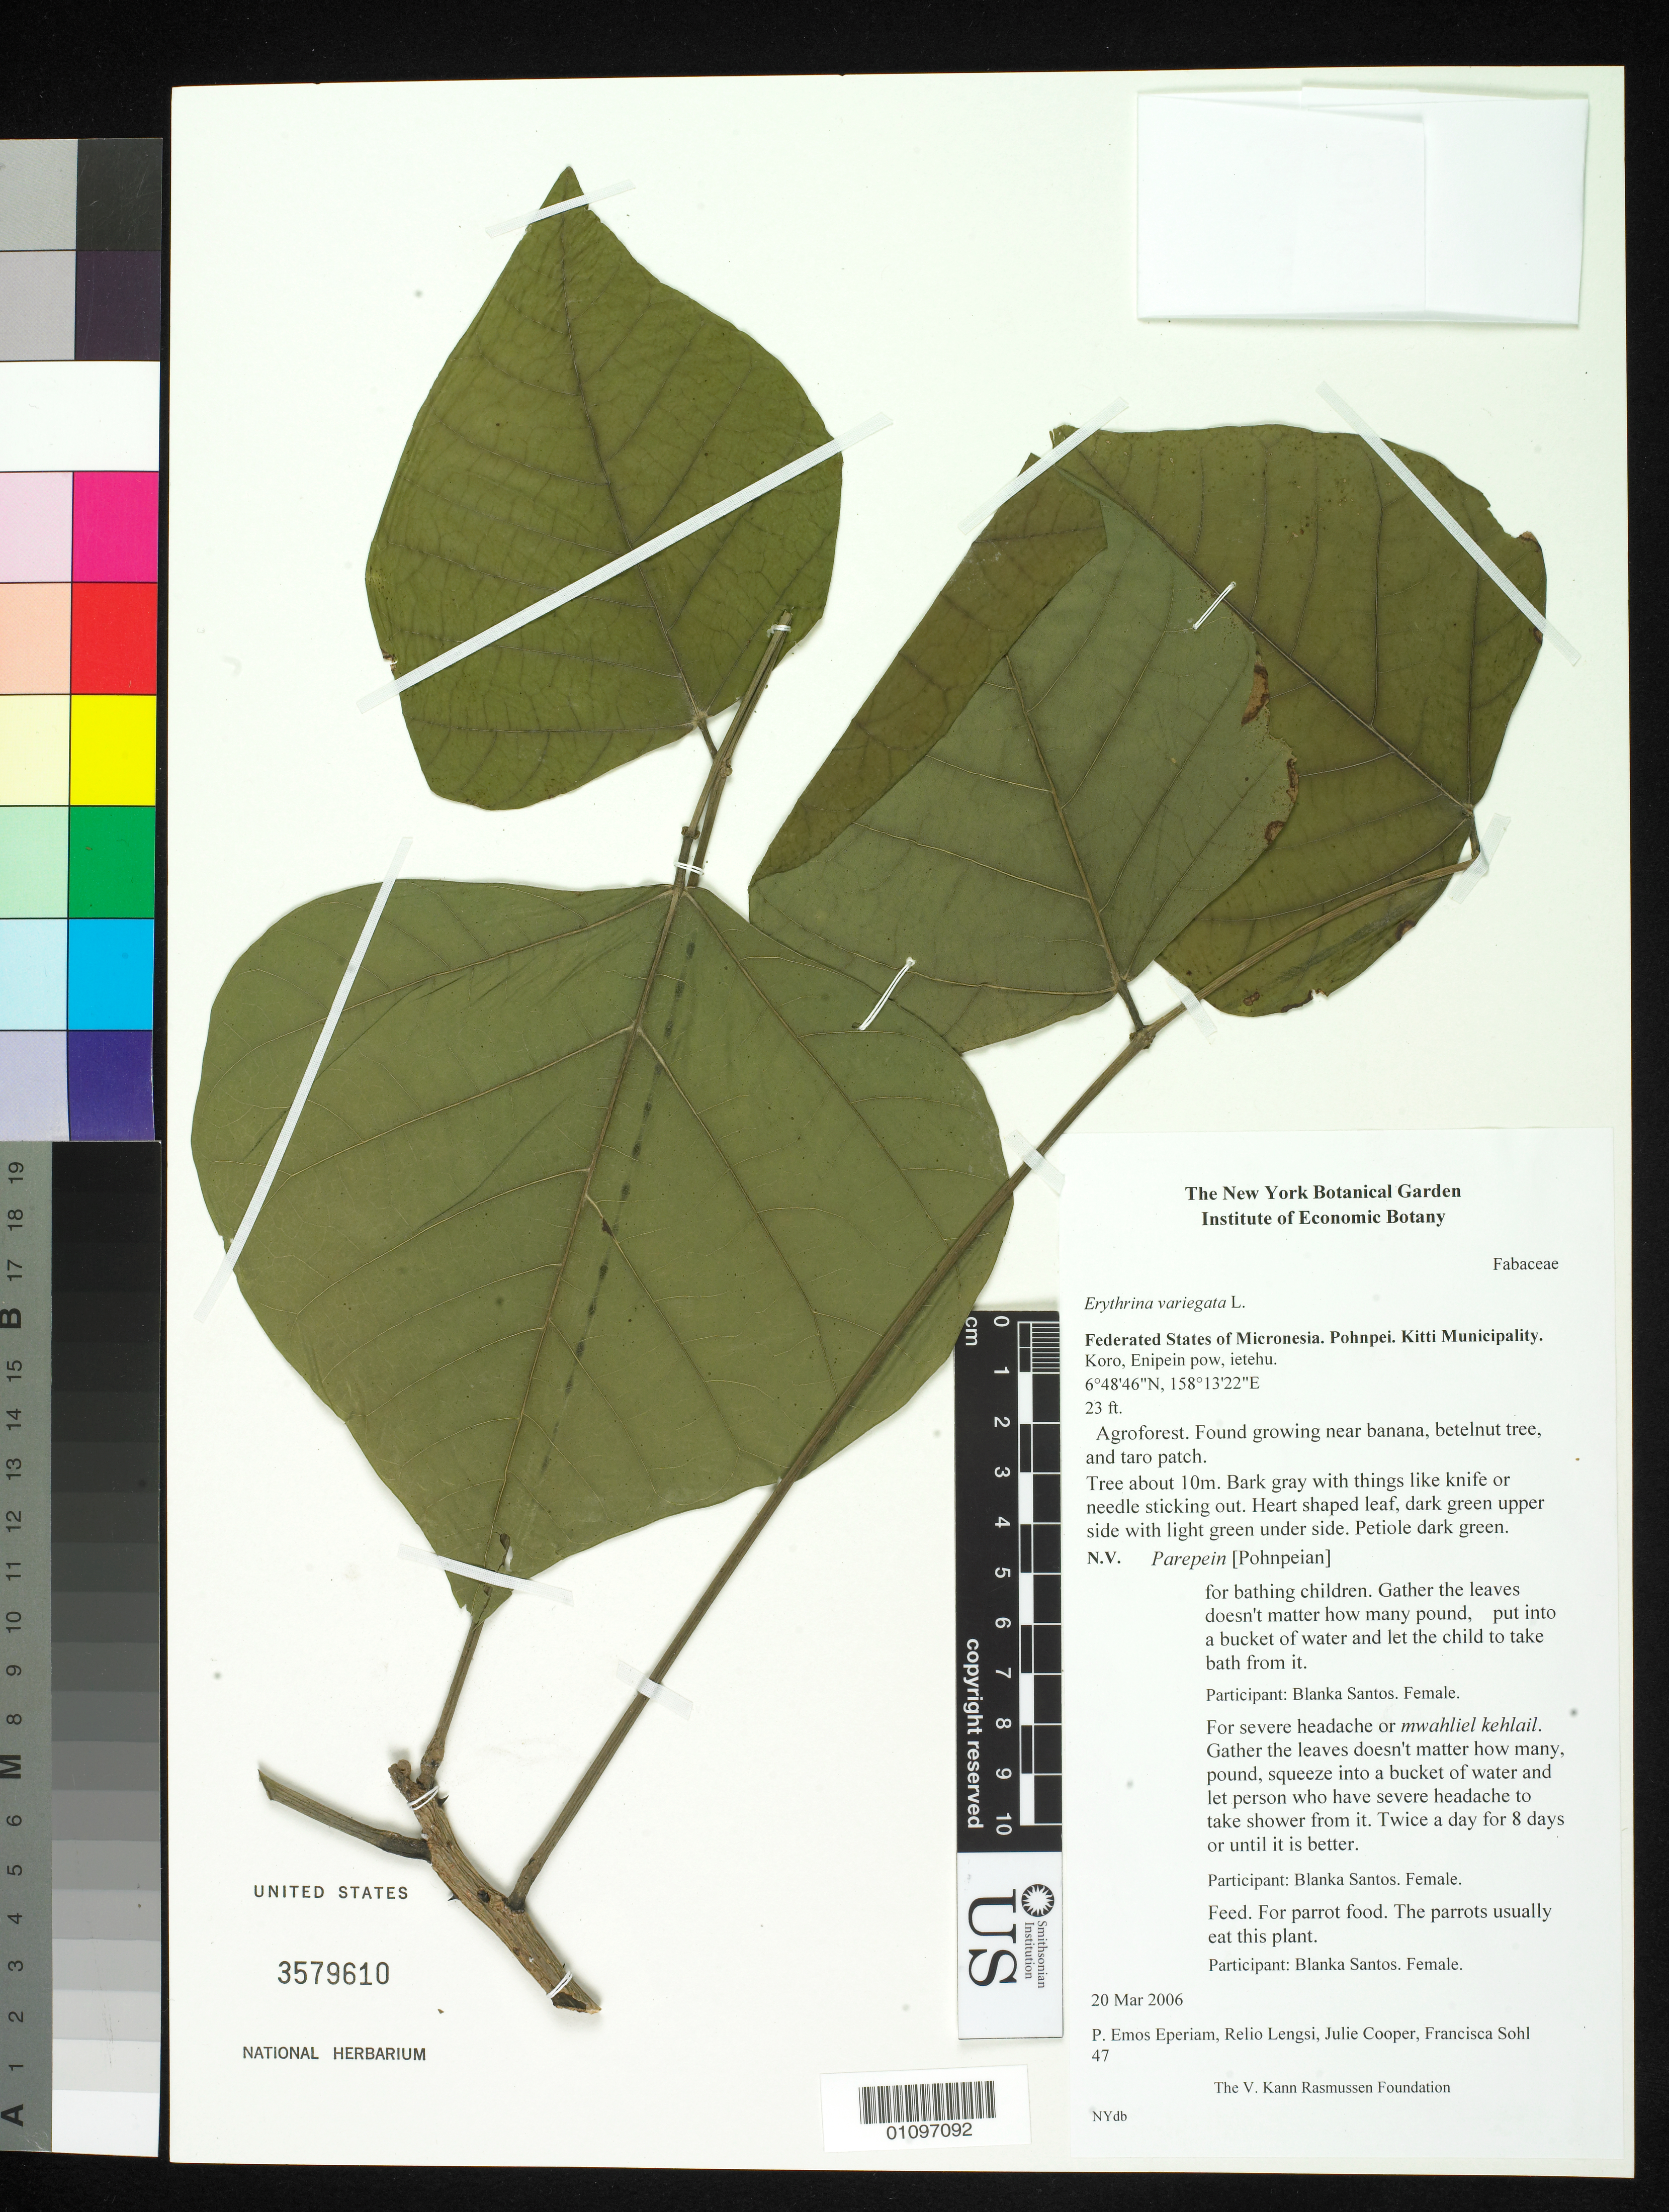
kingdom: Plantae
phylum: Tracheophyta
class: Magnoliopsida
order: Fabales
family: Fabaceae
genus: Erythrina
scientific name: Erythrina variegata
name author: L.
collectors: P. Eperiam, R. Lengsi, J. Cooper & F. Sohl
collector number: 47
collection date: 2006-03-20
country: Micronesia, Federated States of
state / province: Pohnpei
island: Pohnpei [Ponape]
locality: Kitti Municipality. Koro, Enipein pow, ietehu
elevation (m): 7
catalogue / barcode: US 3579610